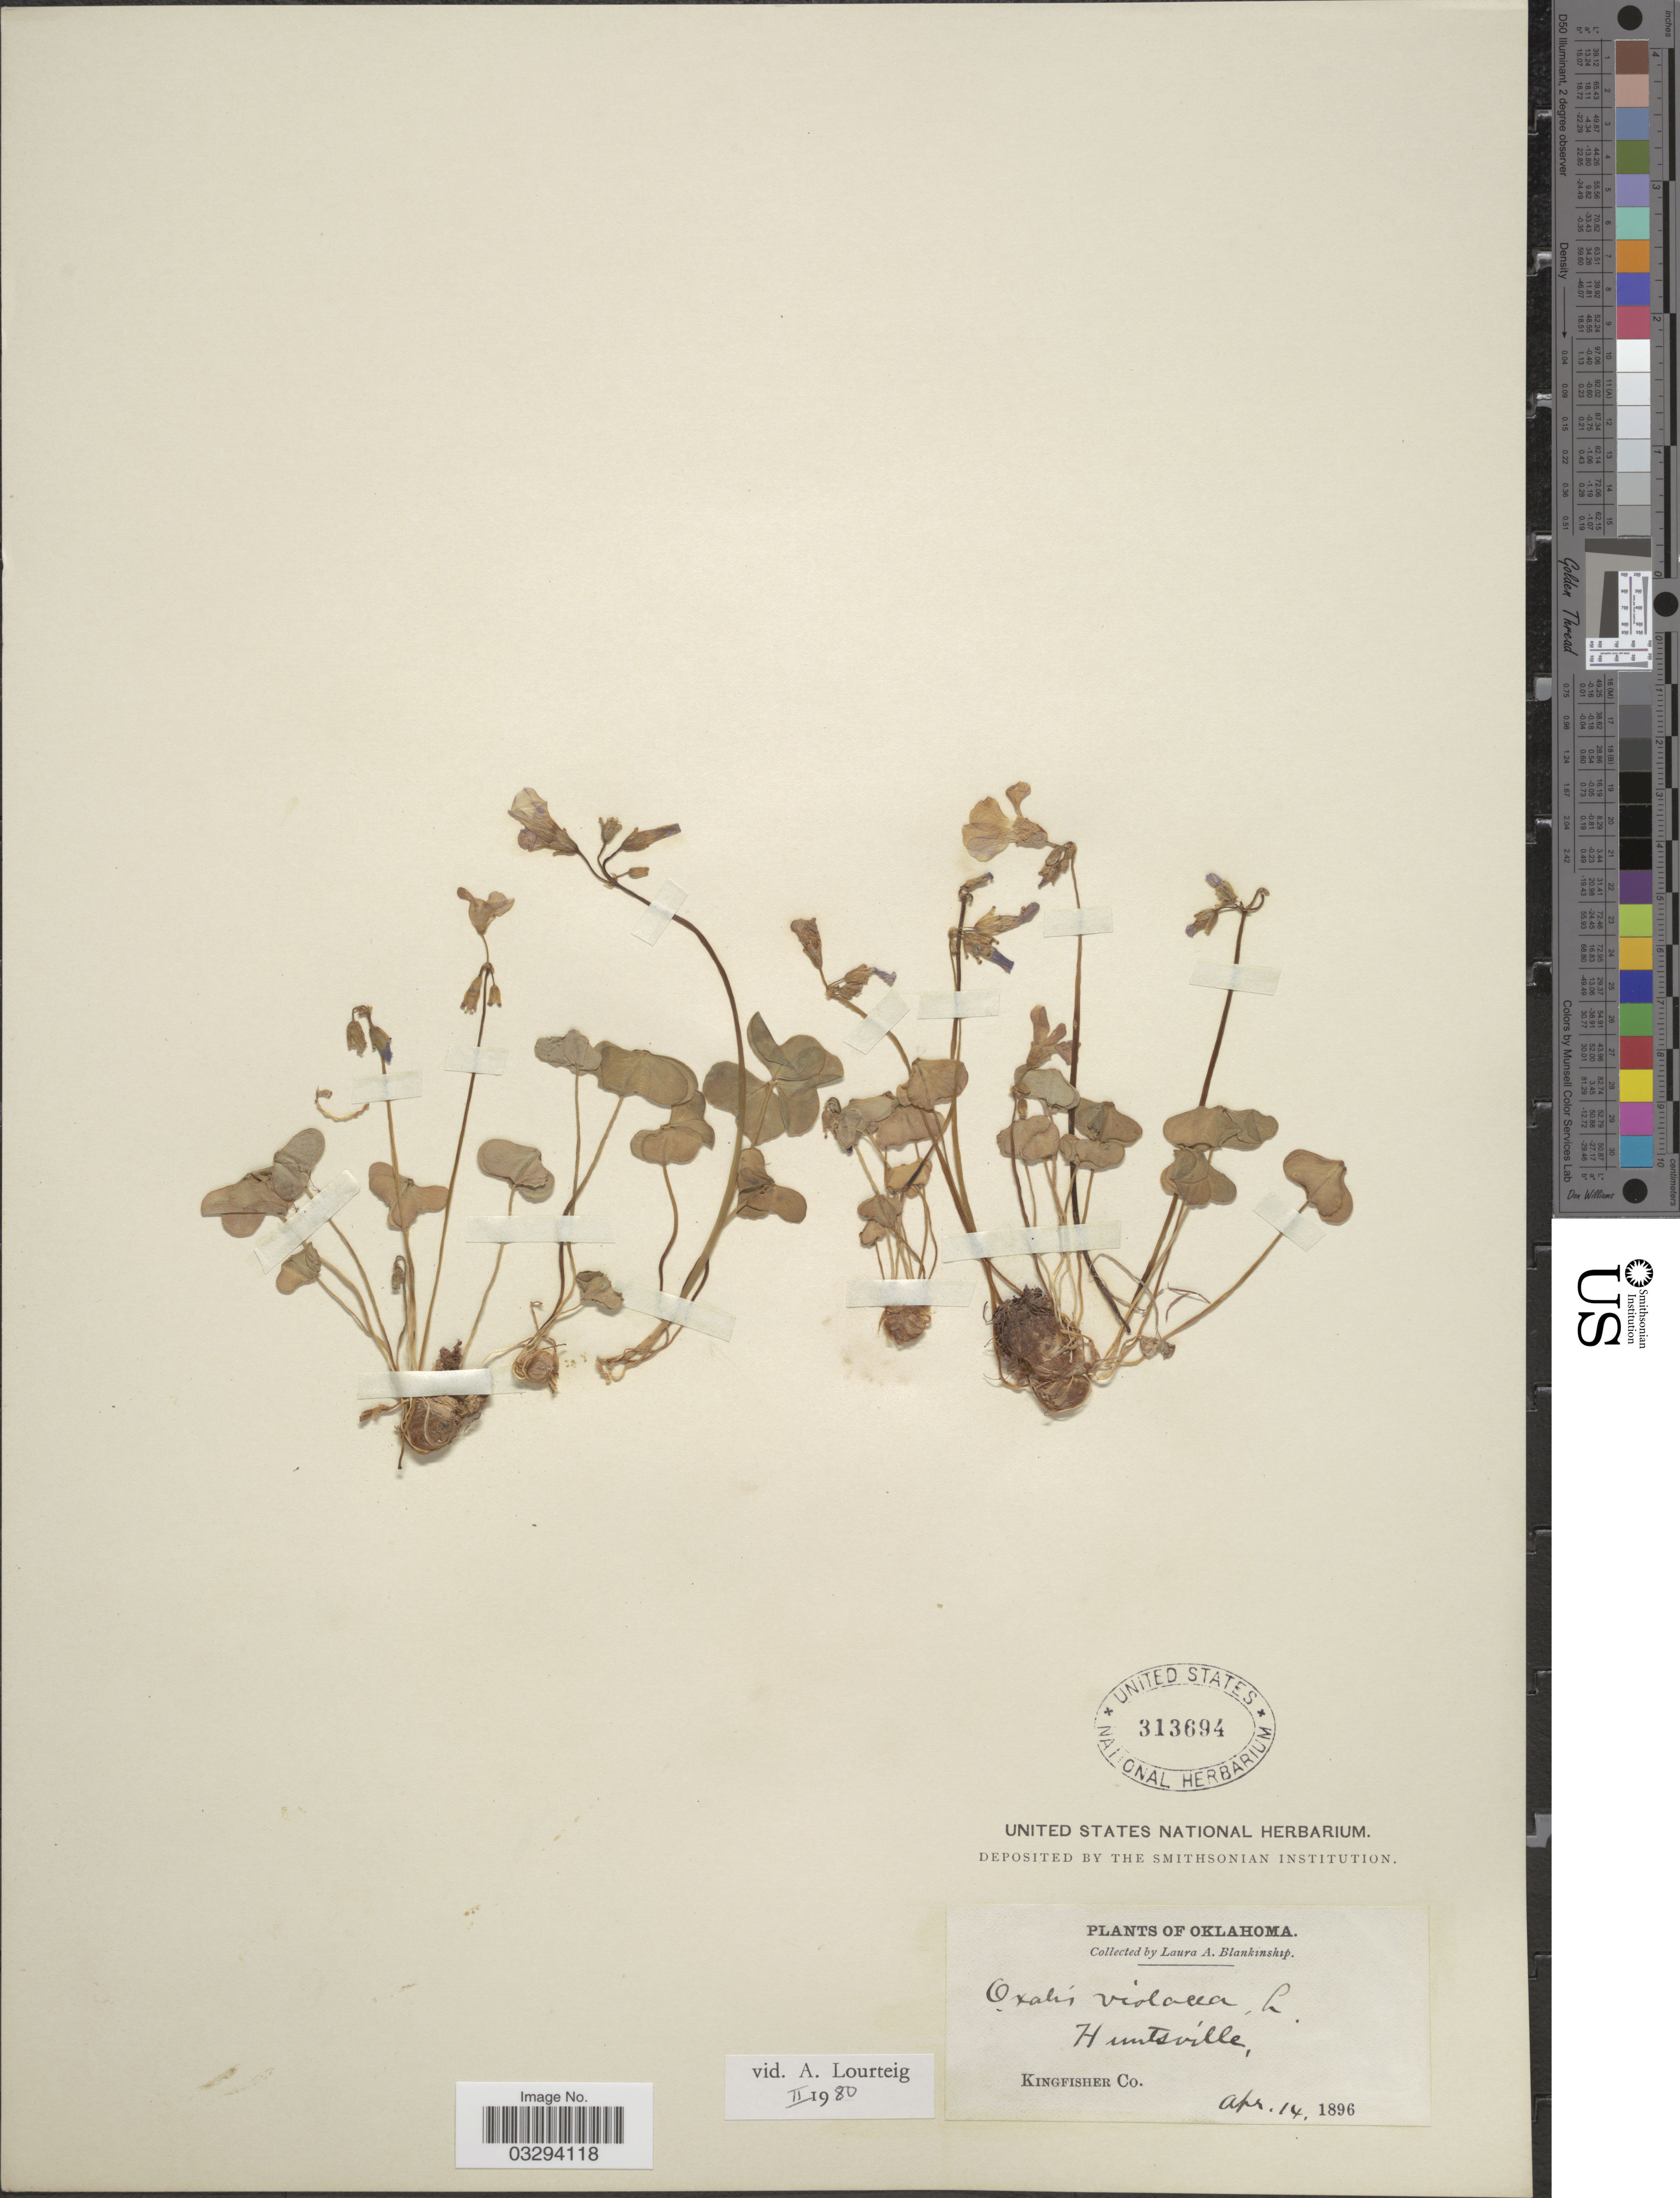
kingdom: Plantae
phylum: Tracheophyta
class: Magnoliopsida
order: Oxalidales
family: Oxalidaceae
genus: Oxalis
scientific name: Oxalis violacea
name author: L.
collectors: L. A. Blankinship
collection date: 1896-04-14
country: United States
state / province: Oklahoma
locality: Huntsville, Kingfisher Co.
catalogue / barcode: US 313694